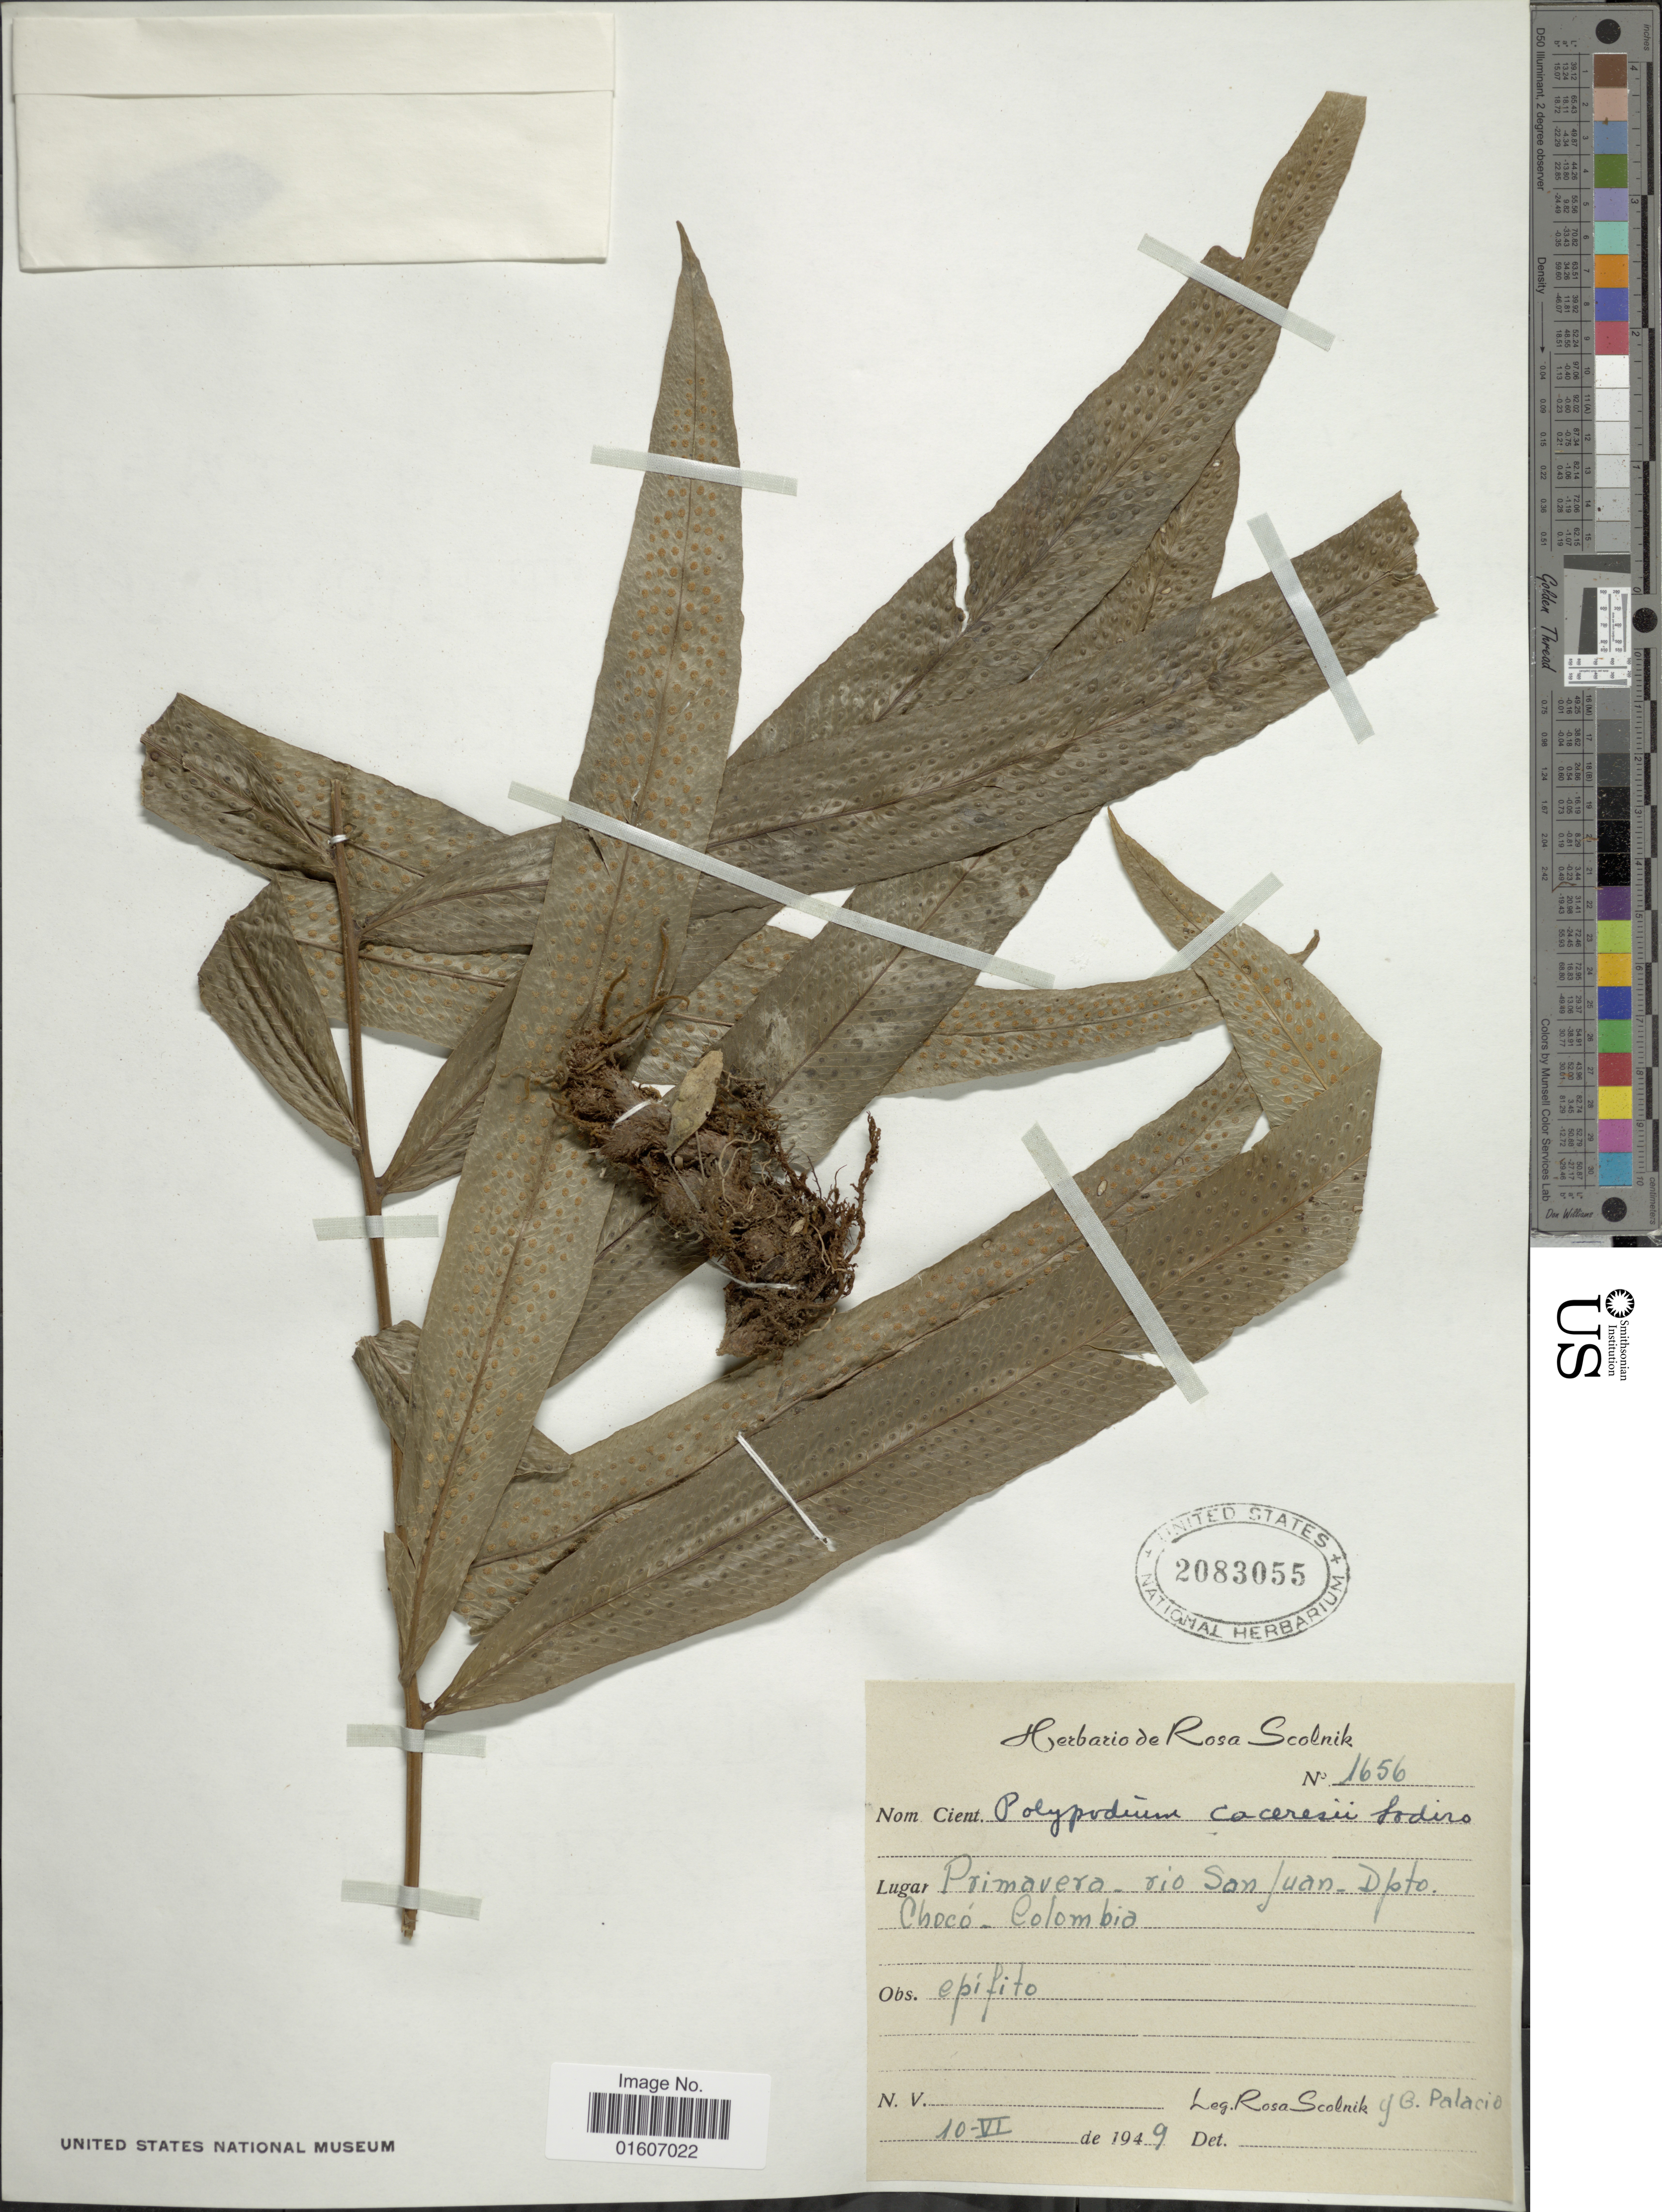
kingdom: Plantae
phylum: Tracheophyta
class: Polypodiopsida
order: Polypodiales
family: Polypodiaceae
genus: Serpocaulon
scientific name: Serpocaulon triseriale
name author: (Sw.) A.R. Sm.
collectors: R. Scolnik & G. Palacios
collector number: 1656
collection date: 1949-06-10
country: Colombia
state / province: Chocó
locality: Primavera -rio San Juan - Dpto Chocó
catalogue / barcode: US 2083055